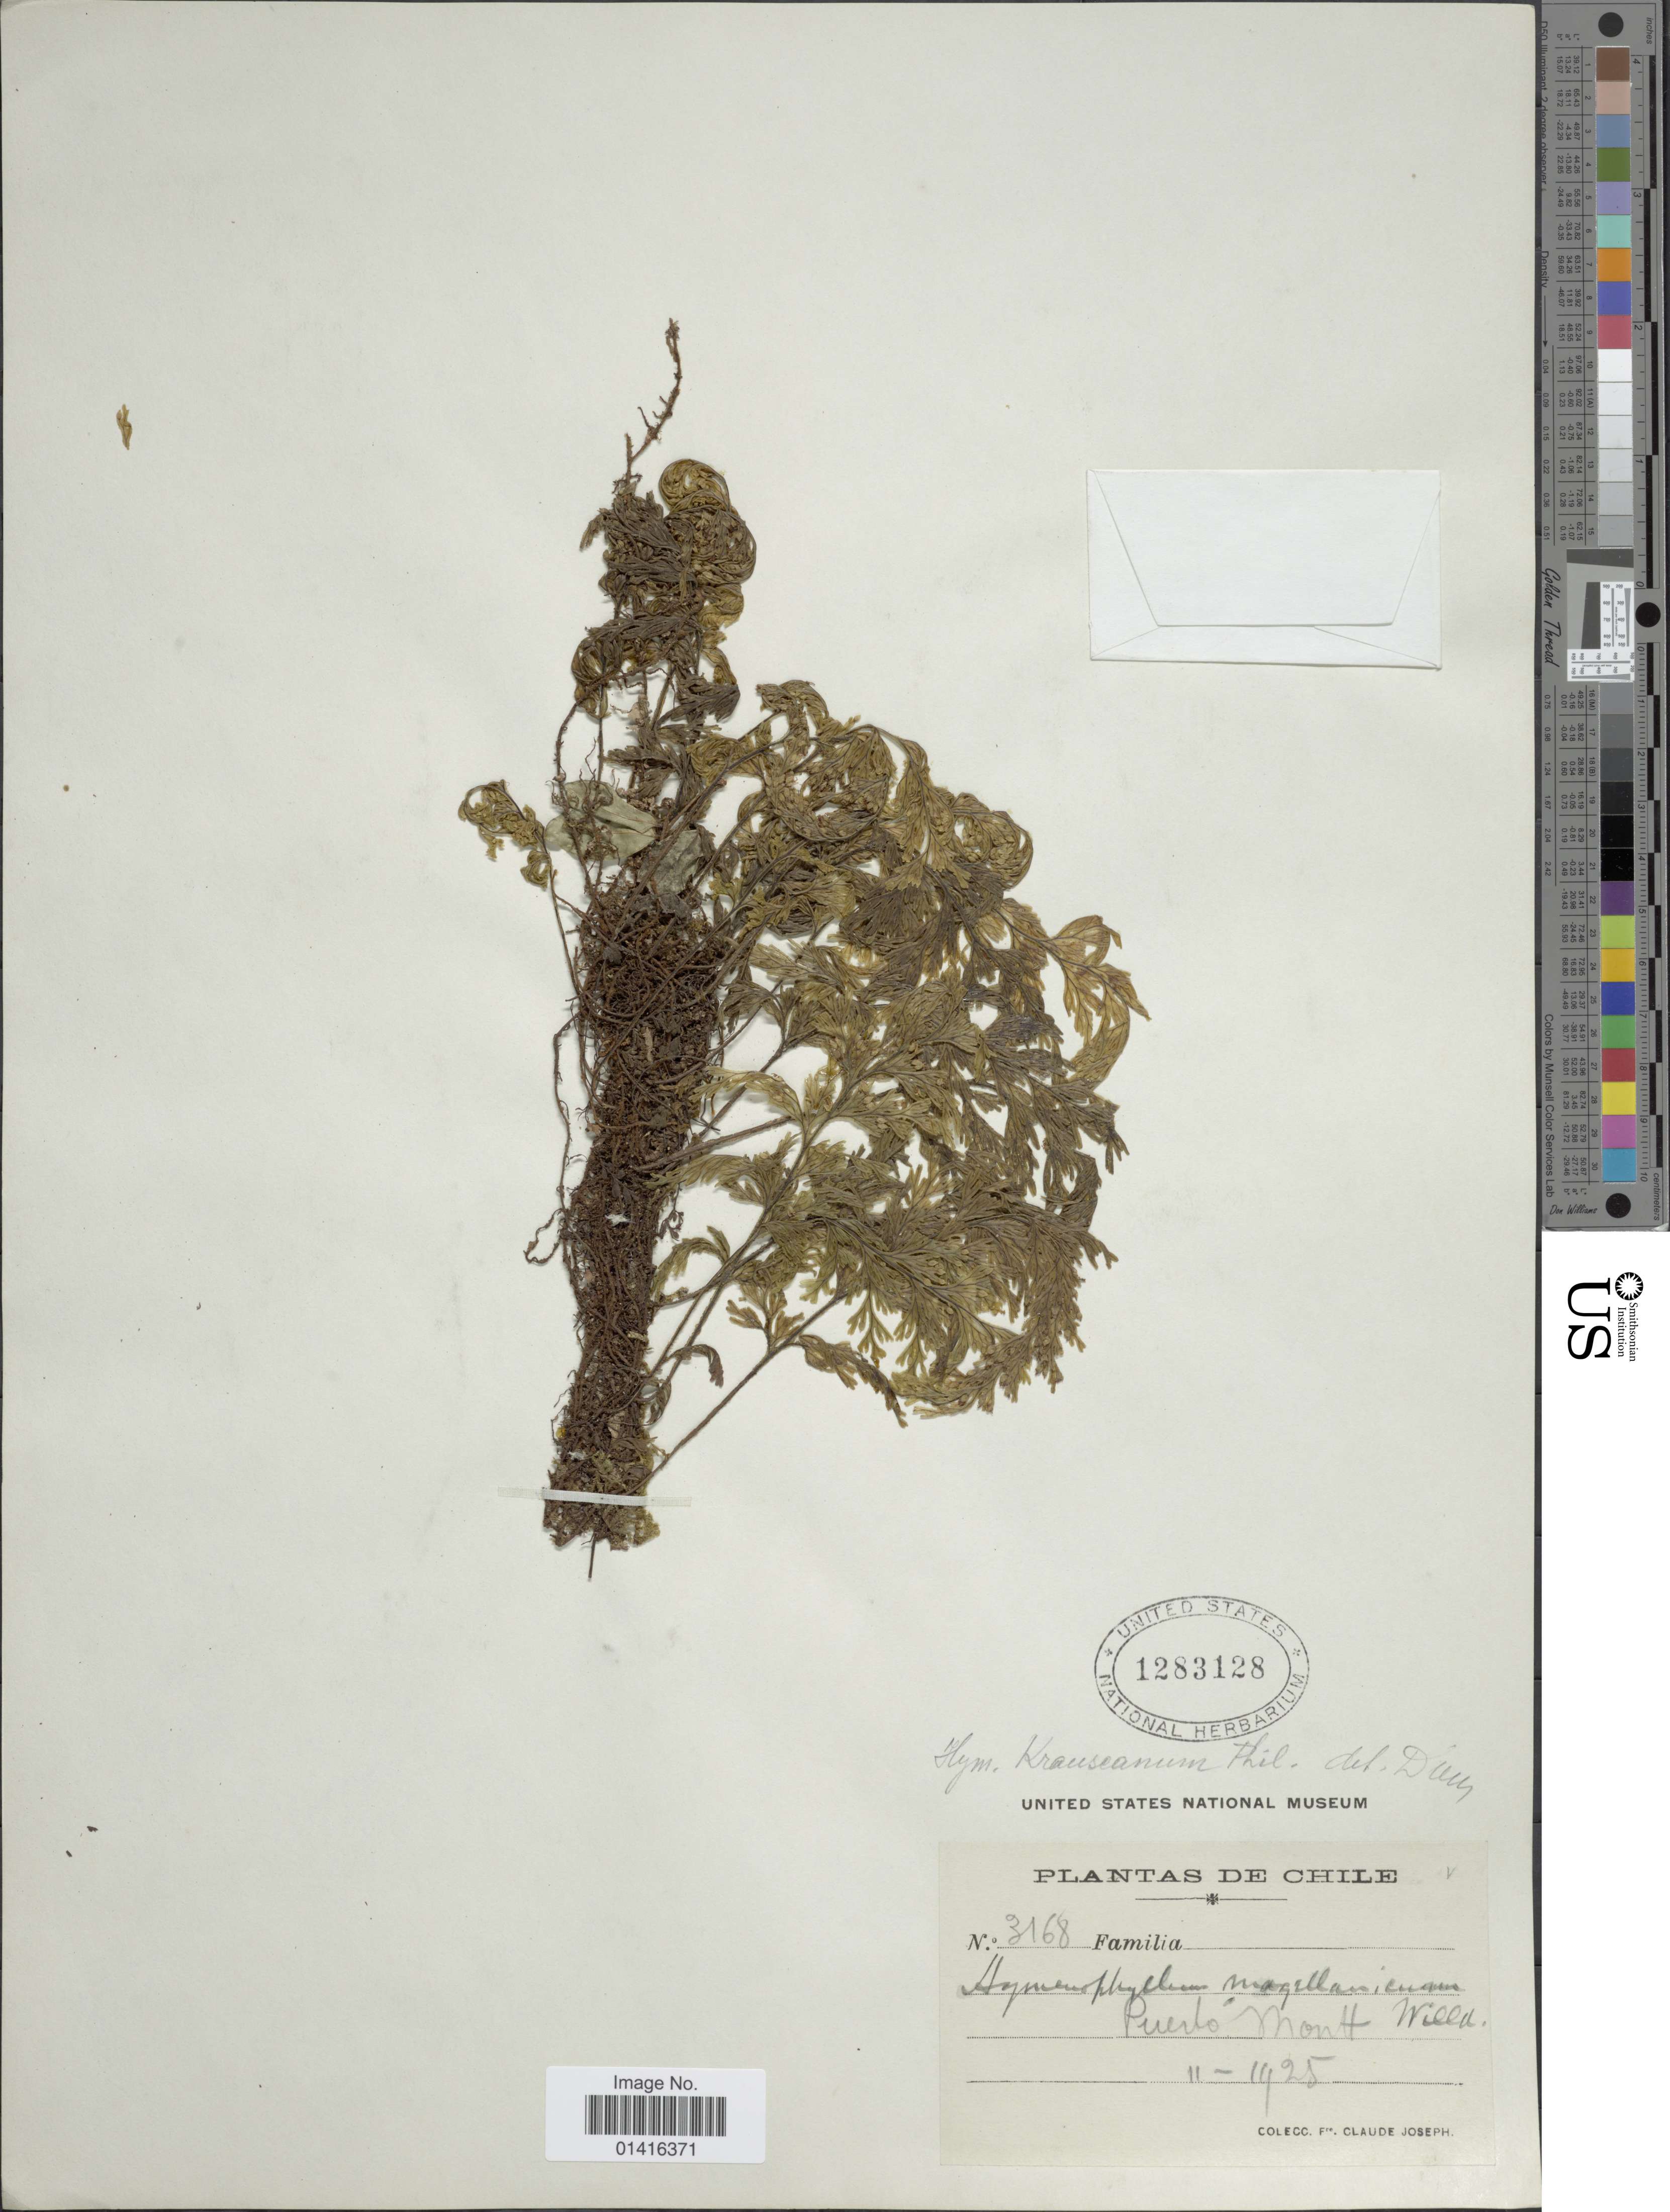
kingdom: Plantae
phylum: Tracheophyta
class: Polypodiopsida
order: Hymenophyllales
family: Hymenophyllaceae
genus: Hymenophyllum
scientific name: Hymenophyllum krauseanum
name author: Phil.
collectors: C. Joseph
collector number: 3168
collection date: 1925-11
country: Chile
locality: Puerto Montt.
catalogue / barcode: US 1283128